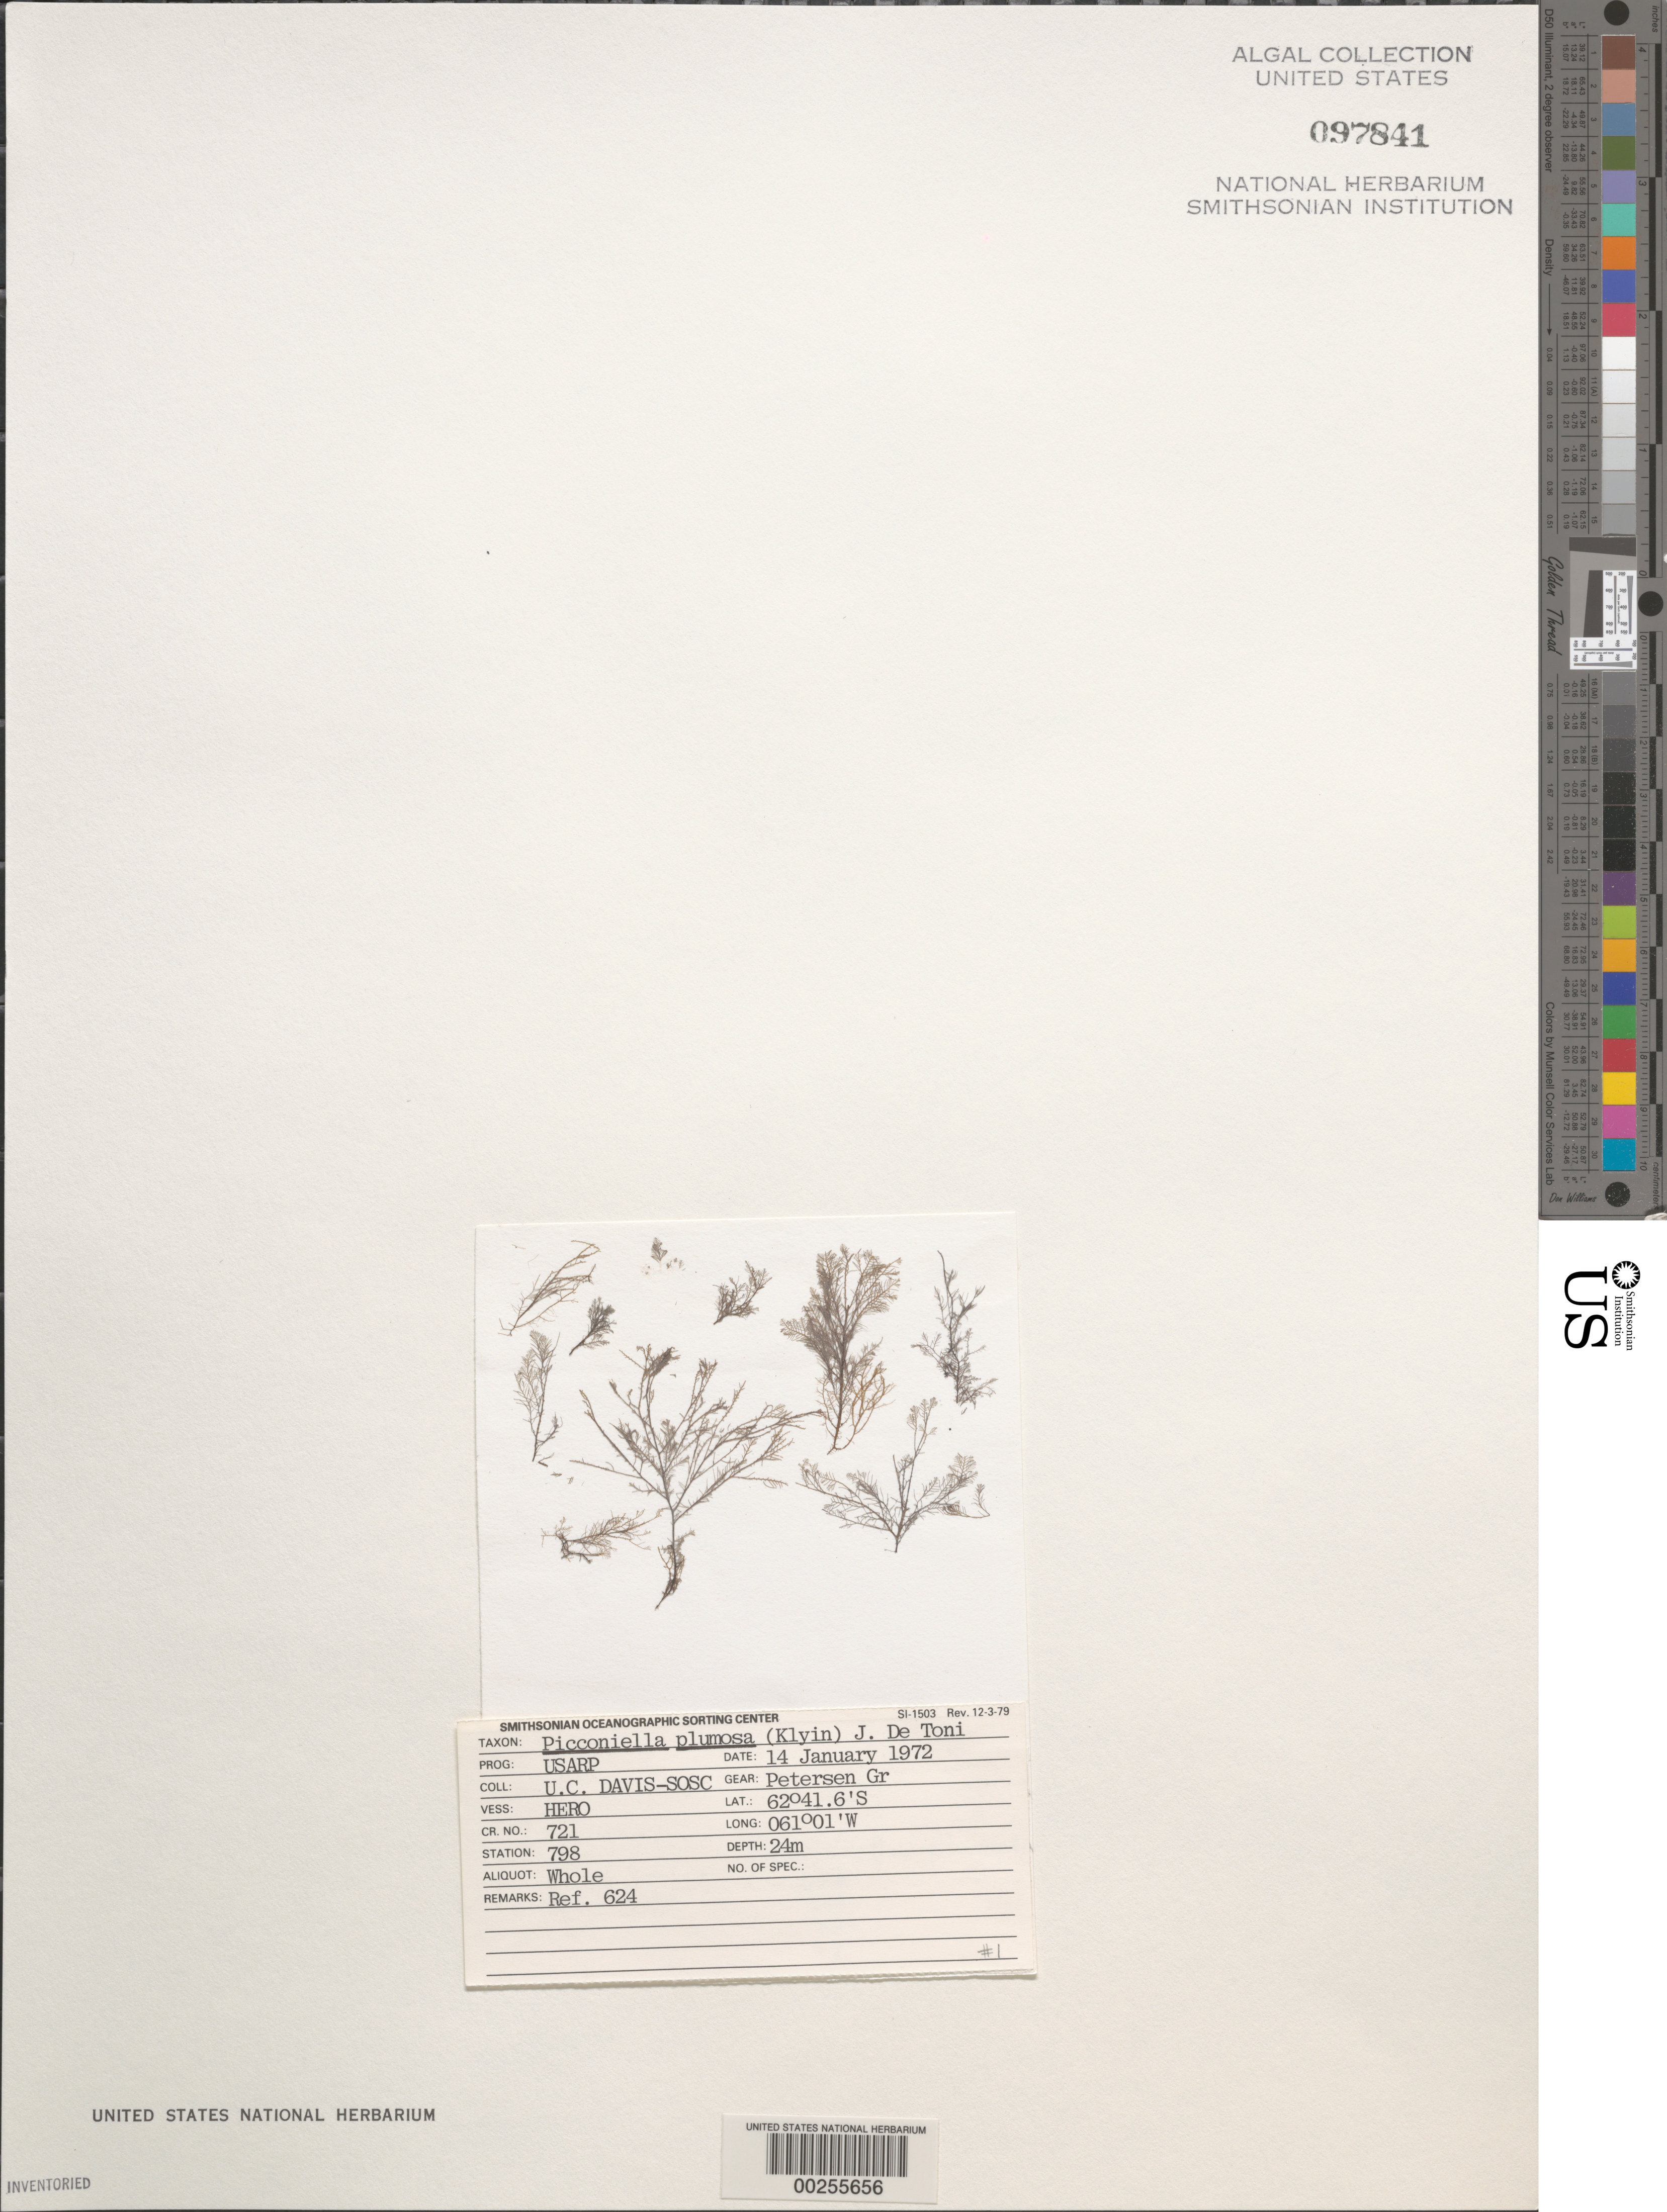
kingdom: Plantae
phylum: Rhodophyta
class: Florideophyceae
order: Ceramiales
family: Rhodomelaceae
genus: Picconiella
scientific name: Picconiella plumosa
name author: (Kylin) De Toni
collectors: UC Davis-SOSC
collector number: Station 798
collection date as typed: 14 Jan 1972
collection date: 1972-01-14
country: Antarctica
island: King George Island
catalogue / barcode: US 97841